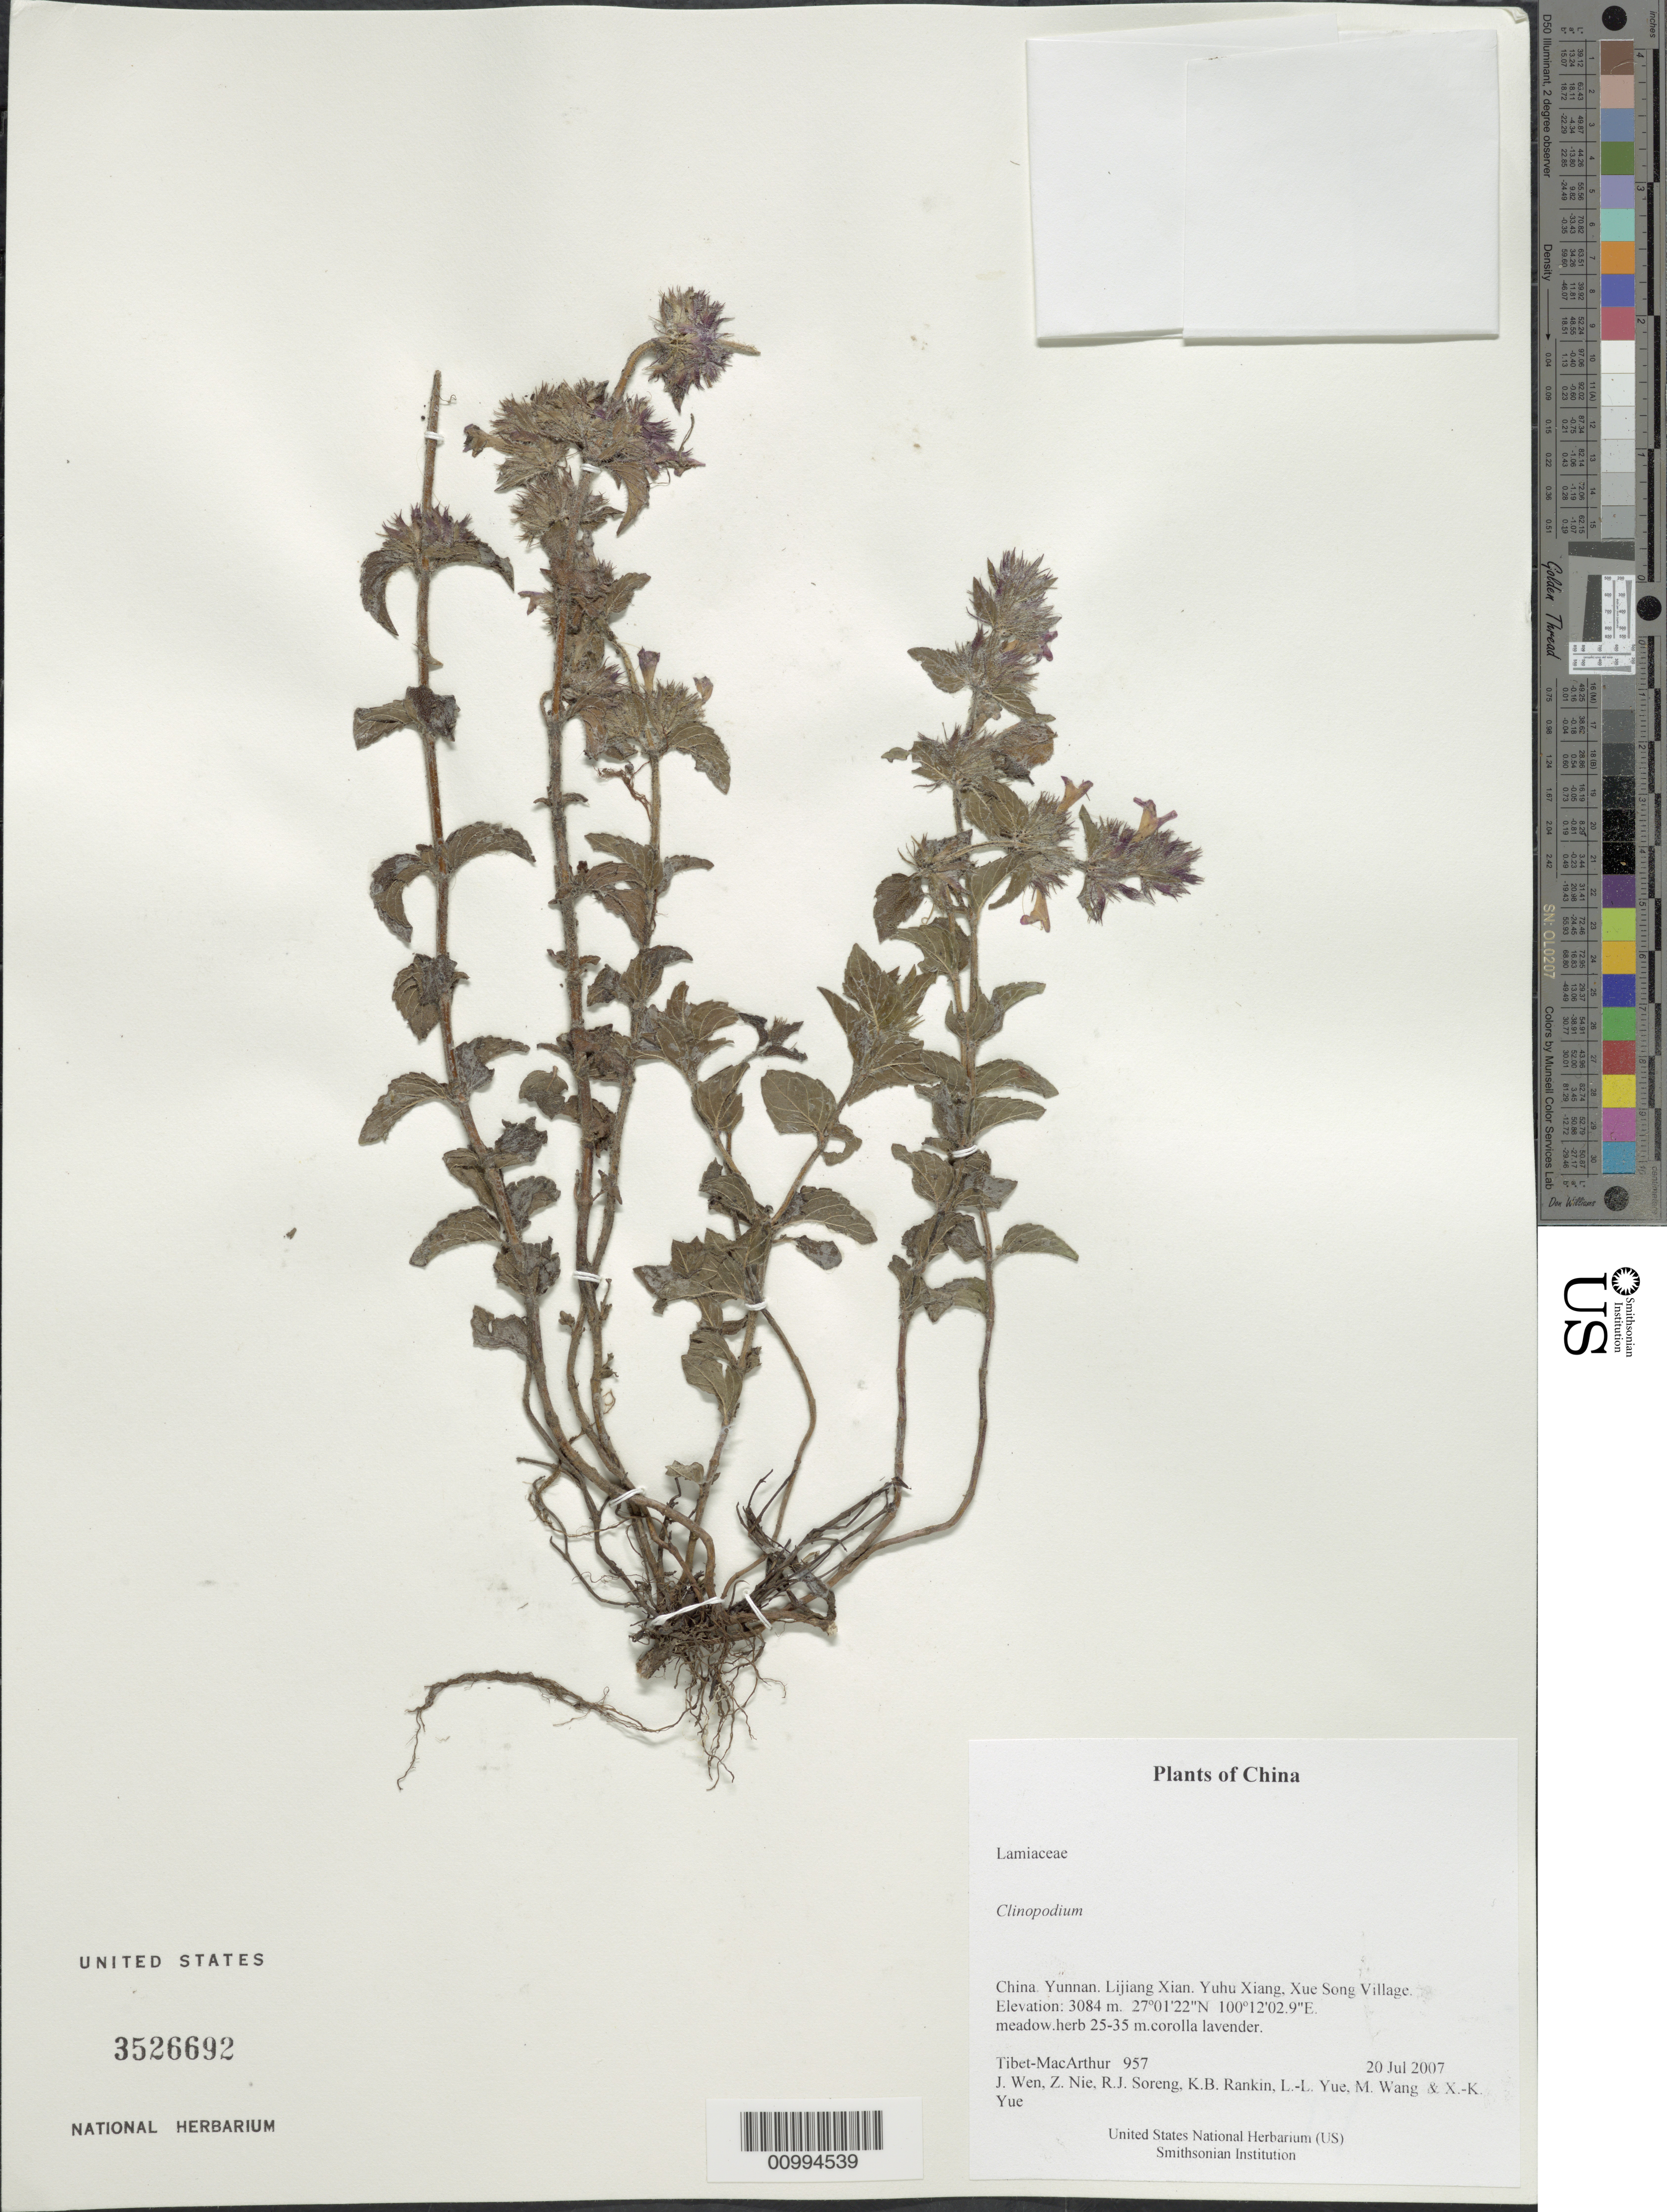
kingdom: Plantae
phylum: Tracheophyta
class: Magnoliopsida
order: Lamiales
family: Lamiaceae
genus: Clinopodium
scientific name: Clinopodium sp.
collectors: Tibet-MacArthur, J. Wen, Z. Nie, R. J. Soreng, K. Rankin, L. Yue, M. Wang & X. Yue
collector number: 957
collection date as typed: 20 Jul 2007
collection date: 2007-07-20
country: China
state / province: Yunnan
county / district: Lijiang Xian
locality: Yuhu Xiang, Xue Song Village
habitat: meadow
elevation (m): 3084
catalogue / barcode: US 3526692